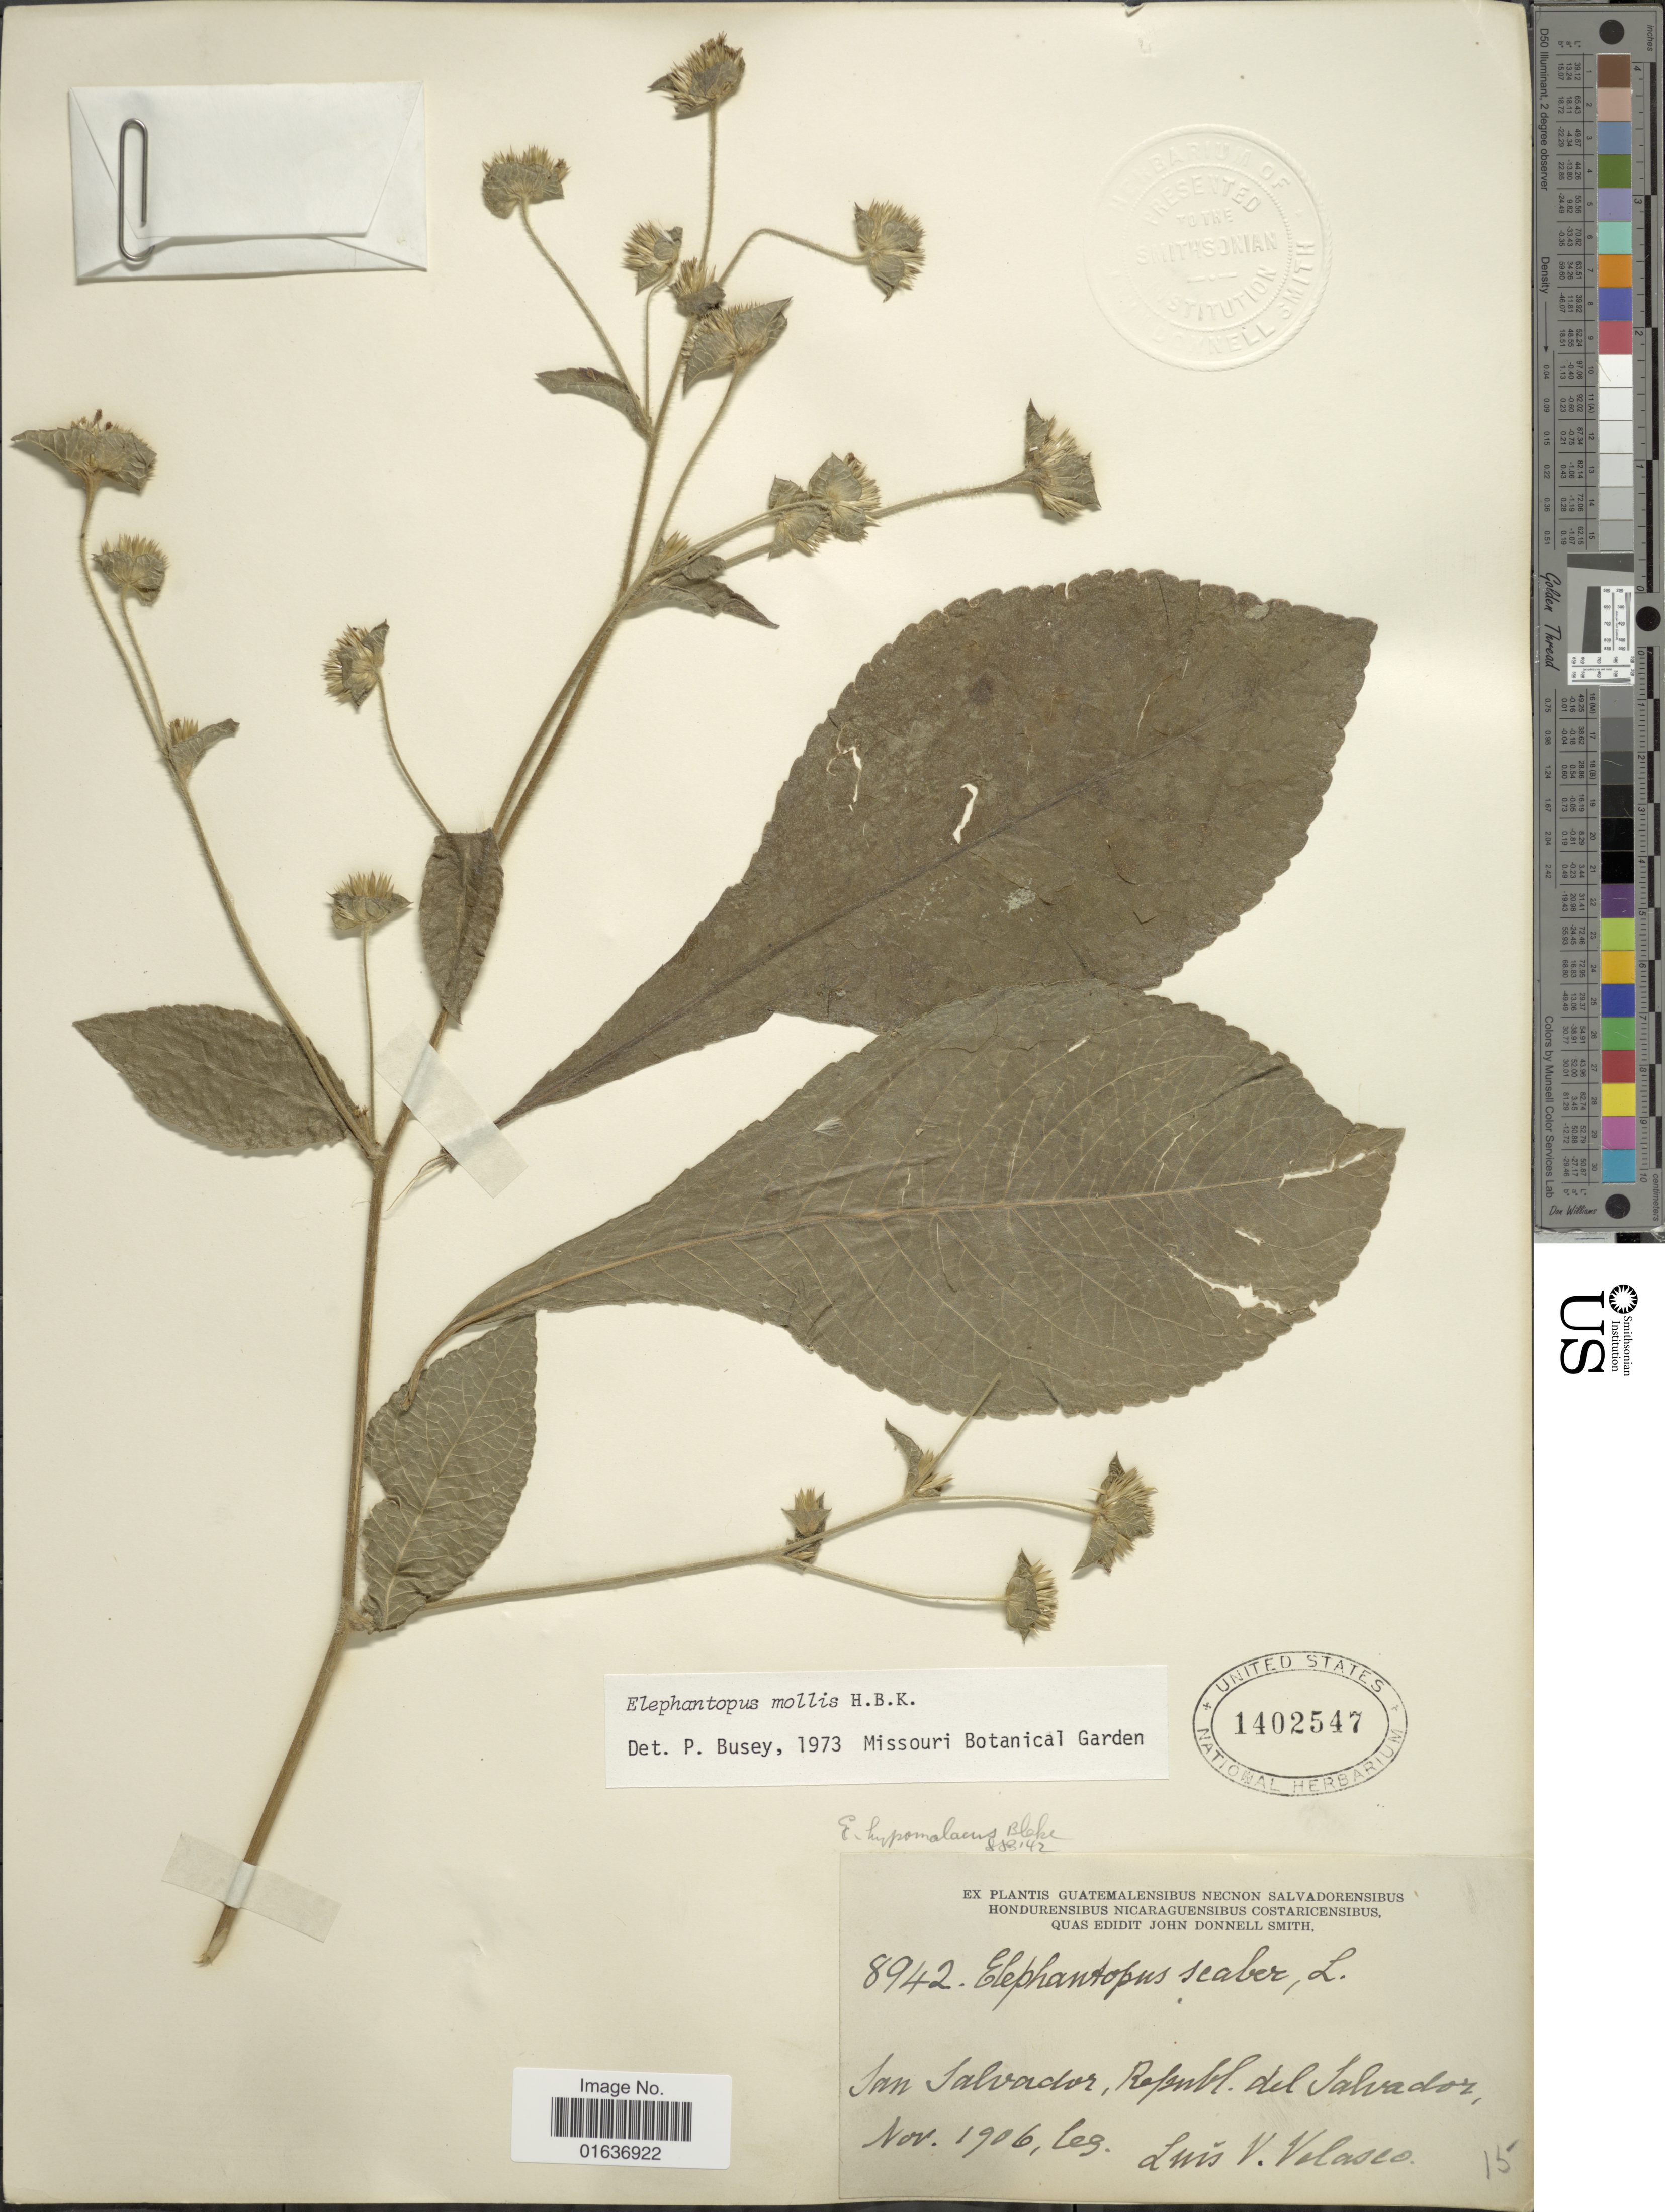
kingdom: Plantae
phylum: Tracheophyta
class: Magnoliopsida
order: Asterales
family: Asteraceae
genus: Elephantopus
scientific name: Elephantopus mollis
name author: Kunth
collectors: L. Velasco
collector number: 8942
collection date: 1906-11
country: El Salvador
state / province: San Salvador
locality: Repl. del Salvador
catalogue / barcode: US 1402547